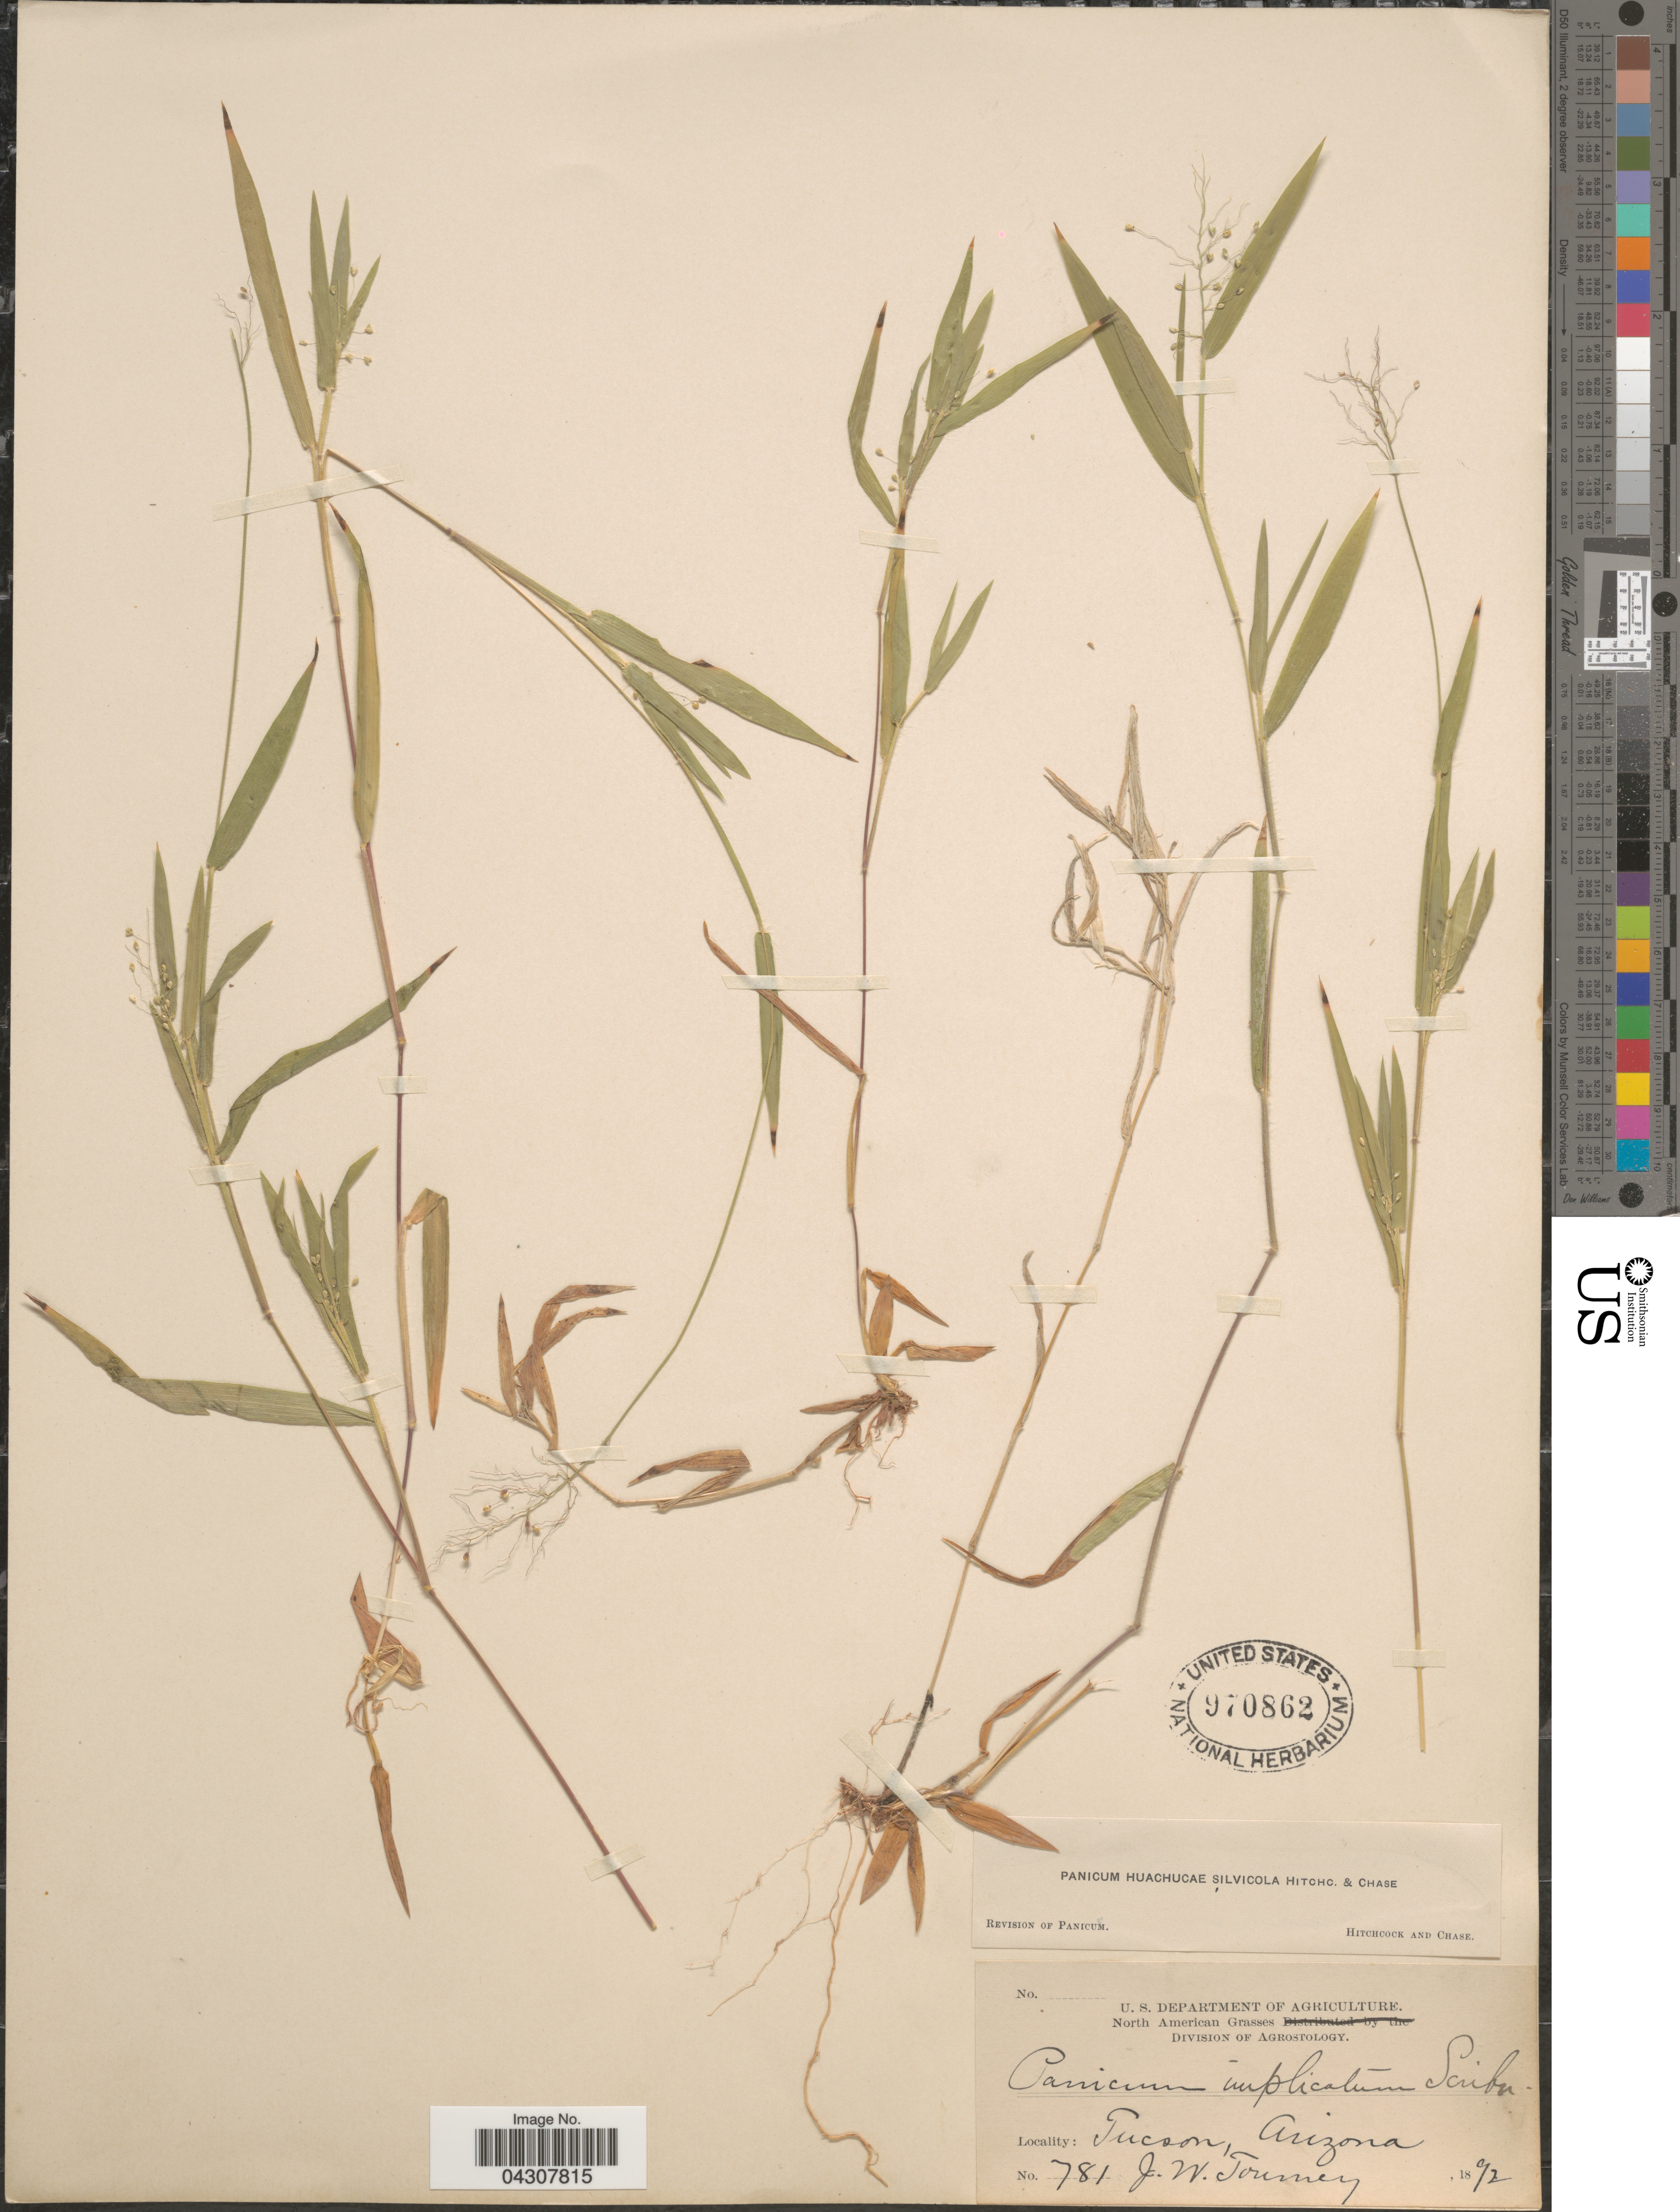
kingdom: Plantae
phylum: Tracheophyta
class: Liliopsida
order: Poales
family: Poaceae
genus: Dichanthelium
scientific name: Dichanthelium acuminatum var. acuminatum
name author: (Sw.) Gould & C.A. Clark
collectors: J. W. Toumey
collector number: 781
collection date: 1892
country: United States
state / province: Arizona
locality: Tucson.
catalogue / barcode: US 970862